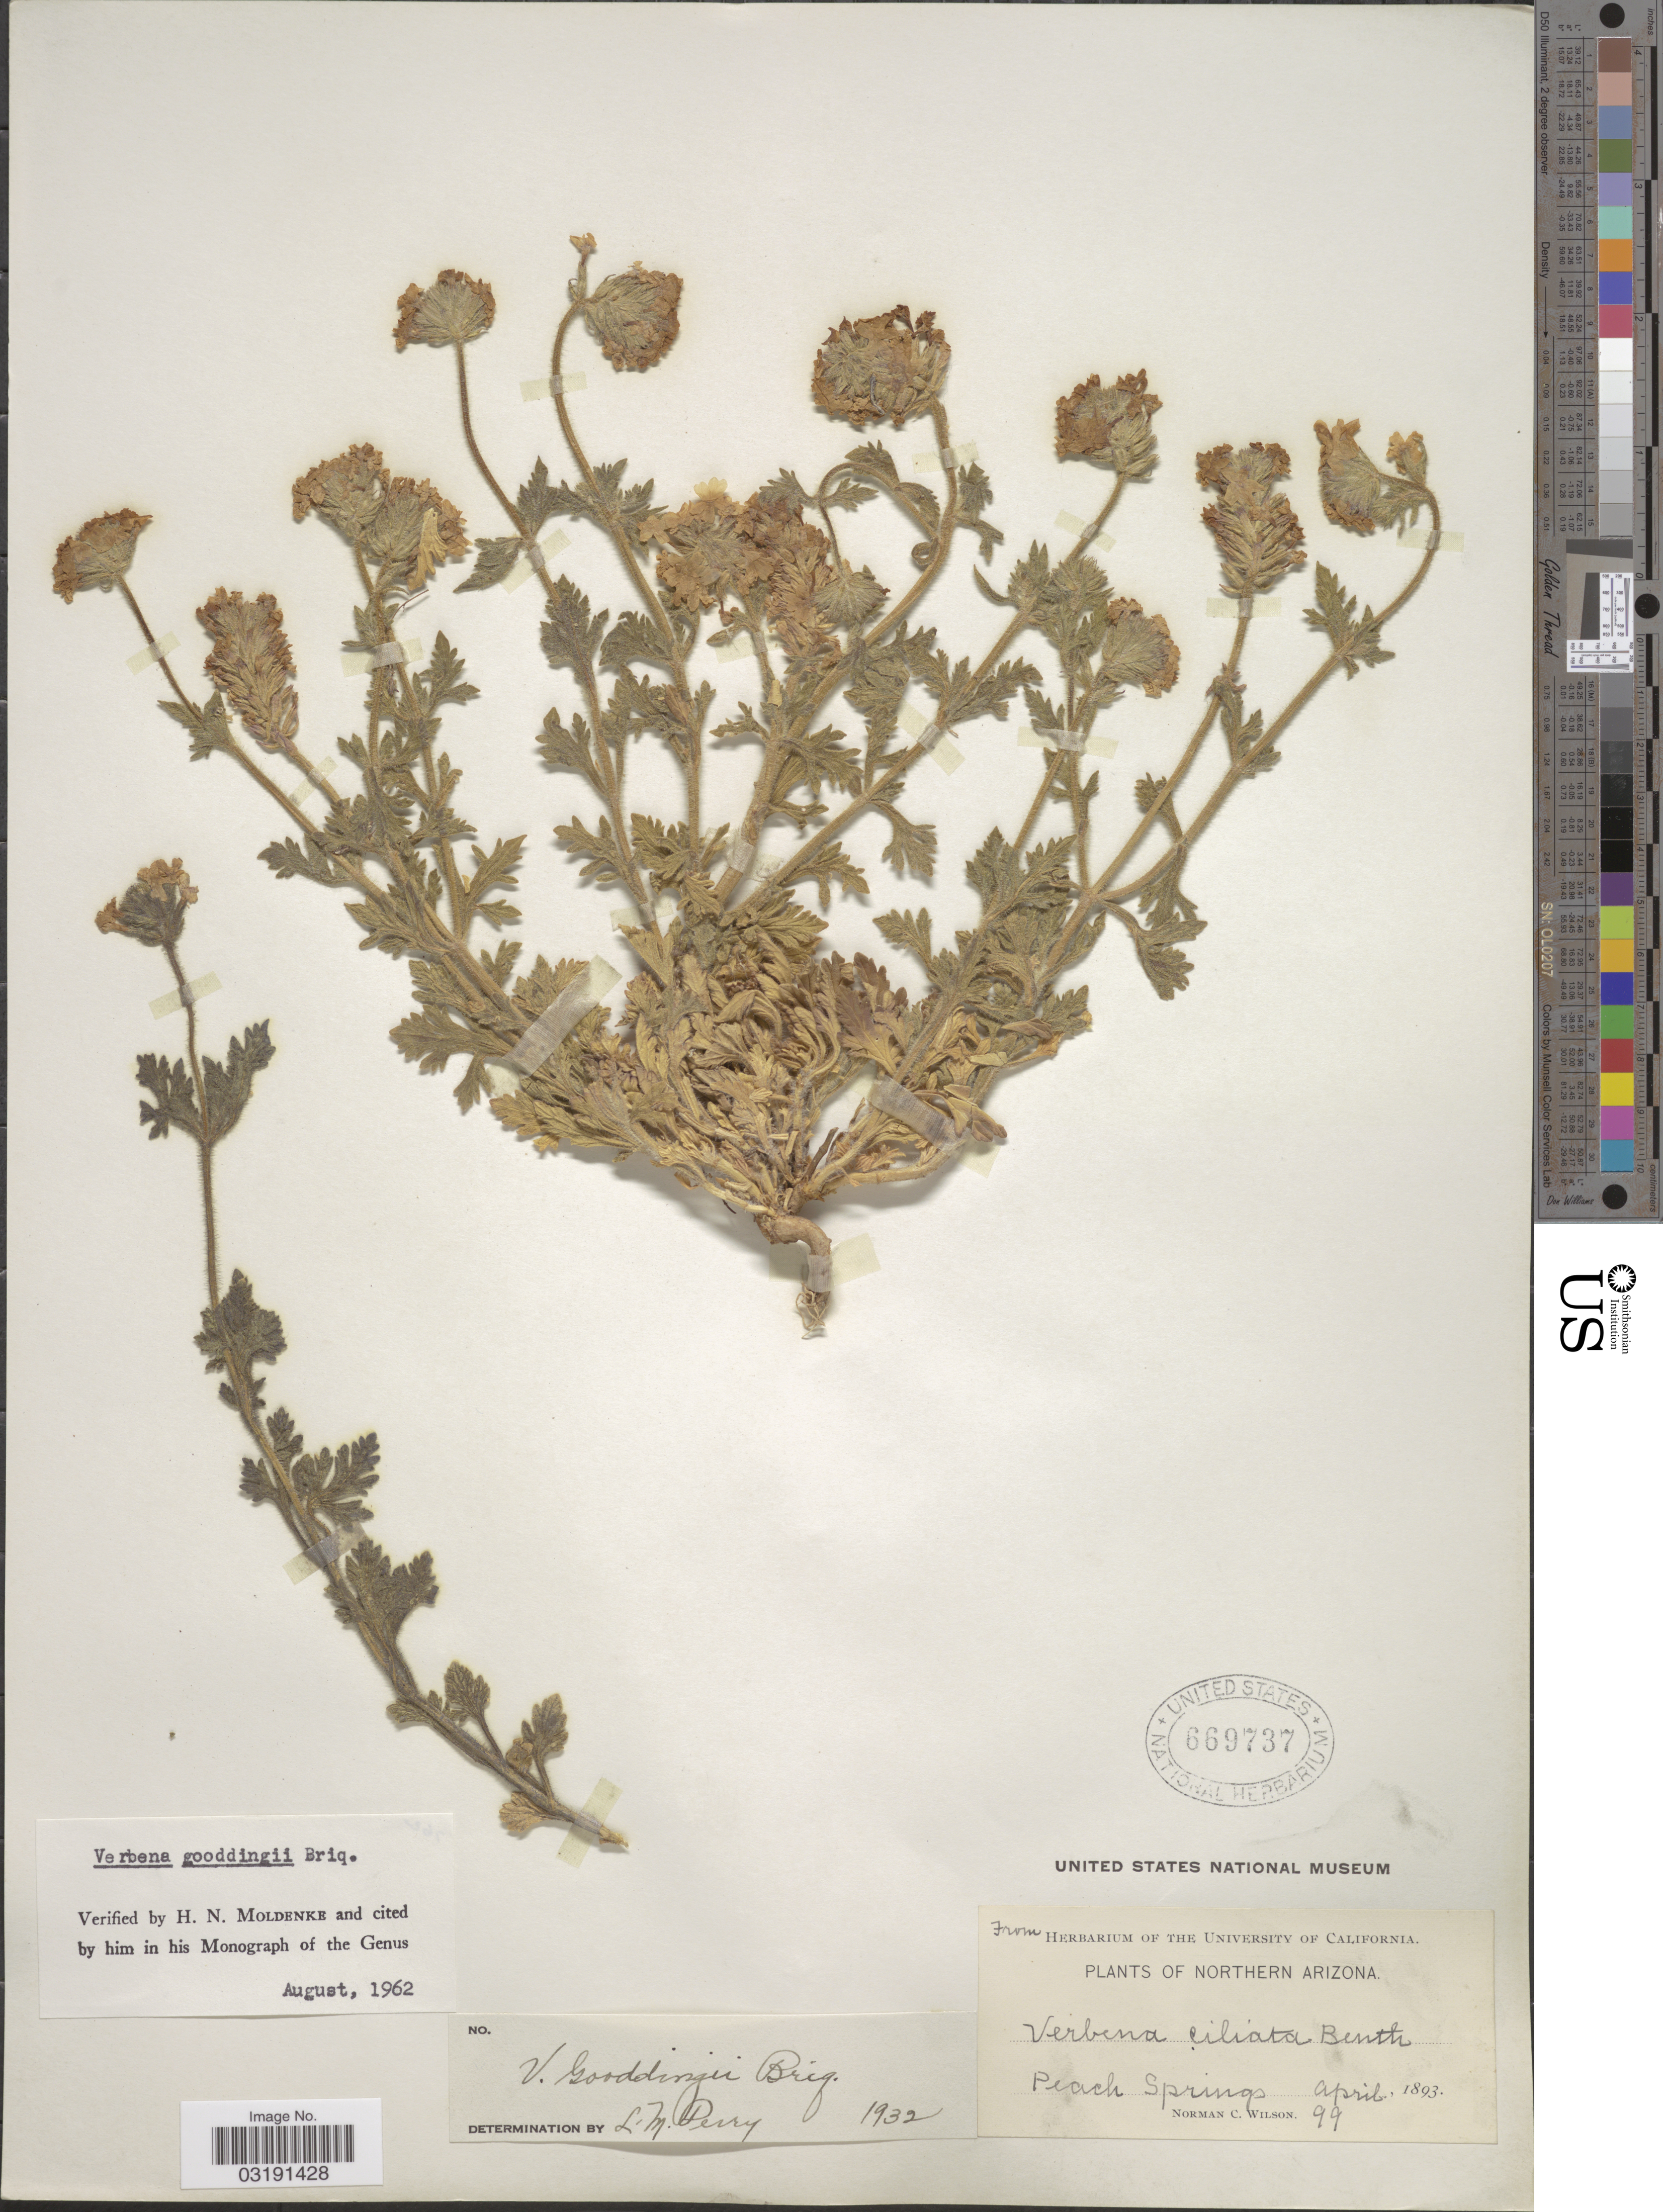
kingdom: Plantae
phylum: Tracheophyta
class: Magnoliopsida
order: Lamiales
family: Verbenaceae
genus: Verbena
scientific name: Verbena gooddingii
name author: Briq.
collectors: N. C. Wilson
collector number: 99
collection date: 1893-04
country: United States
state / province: Arizona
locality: Northern Arizona. Peach Springs.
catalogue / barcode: US 669737